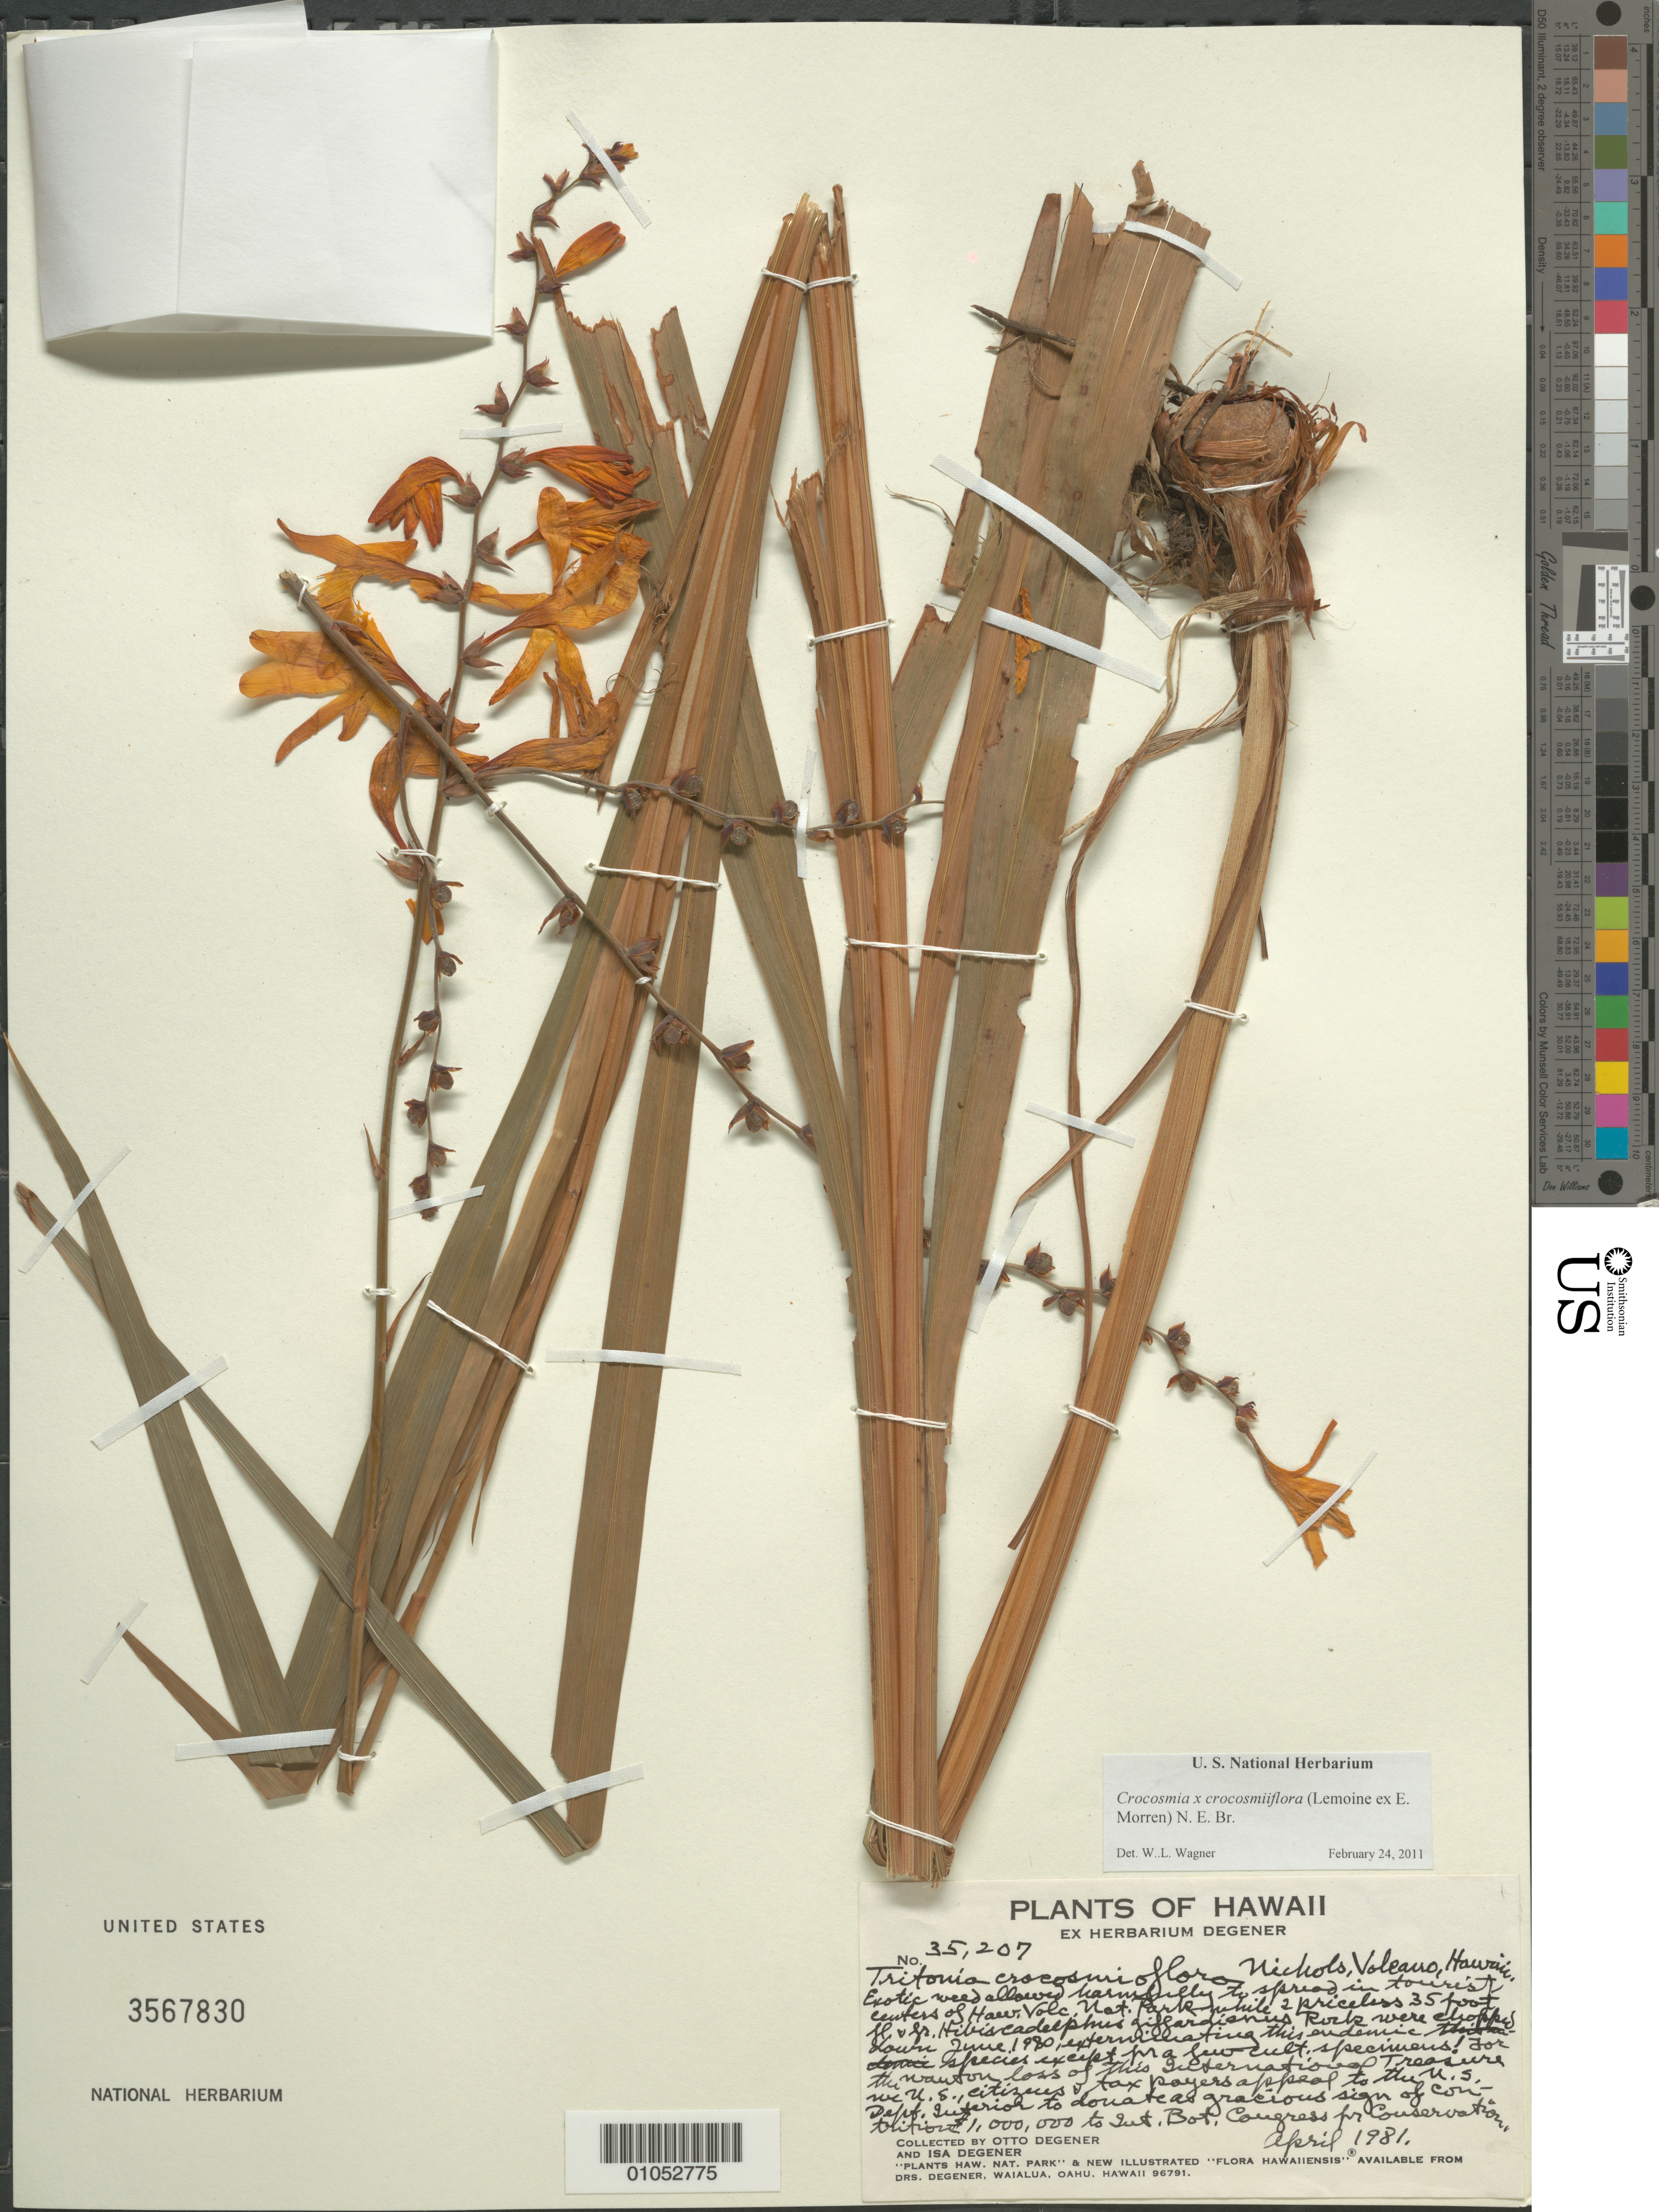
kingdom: Plantae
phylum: Tracheophyta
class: Liliopsida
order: Asparagales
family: Iridaceae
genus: Crocosmia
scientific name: Crocosmia x crocosmiiflora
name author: (Lemoine) N.E. Br.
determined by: Wagner, W. L., (BOT), Smithsonian Institution - National Museum of Natural History (UNITED STATES)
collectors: O. Degener & I. Degener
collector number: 35207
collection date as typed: Apr 1981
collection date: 1981-04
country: United States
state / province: Hawaii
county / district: Honolulu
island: Oahu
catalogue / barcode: US 3567830